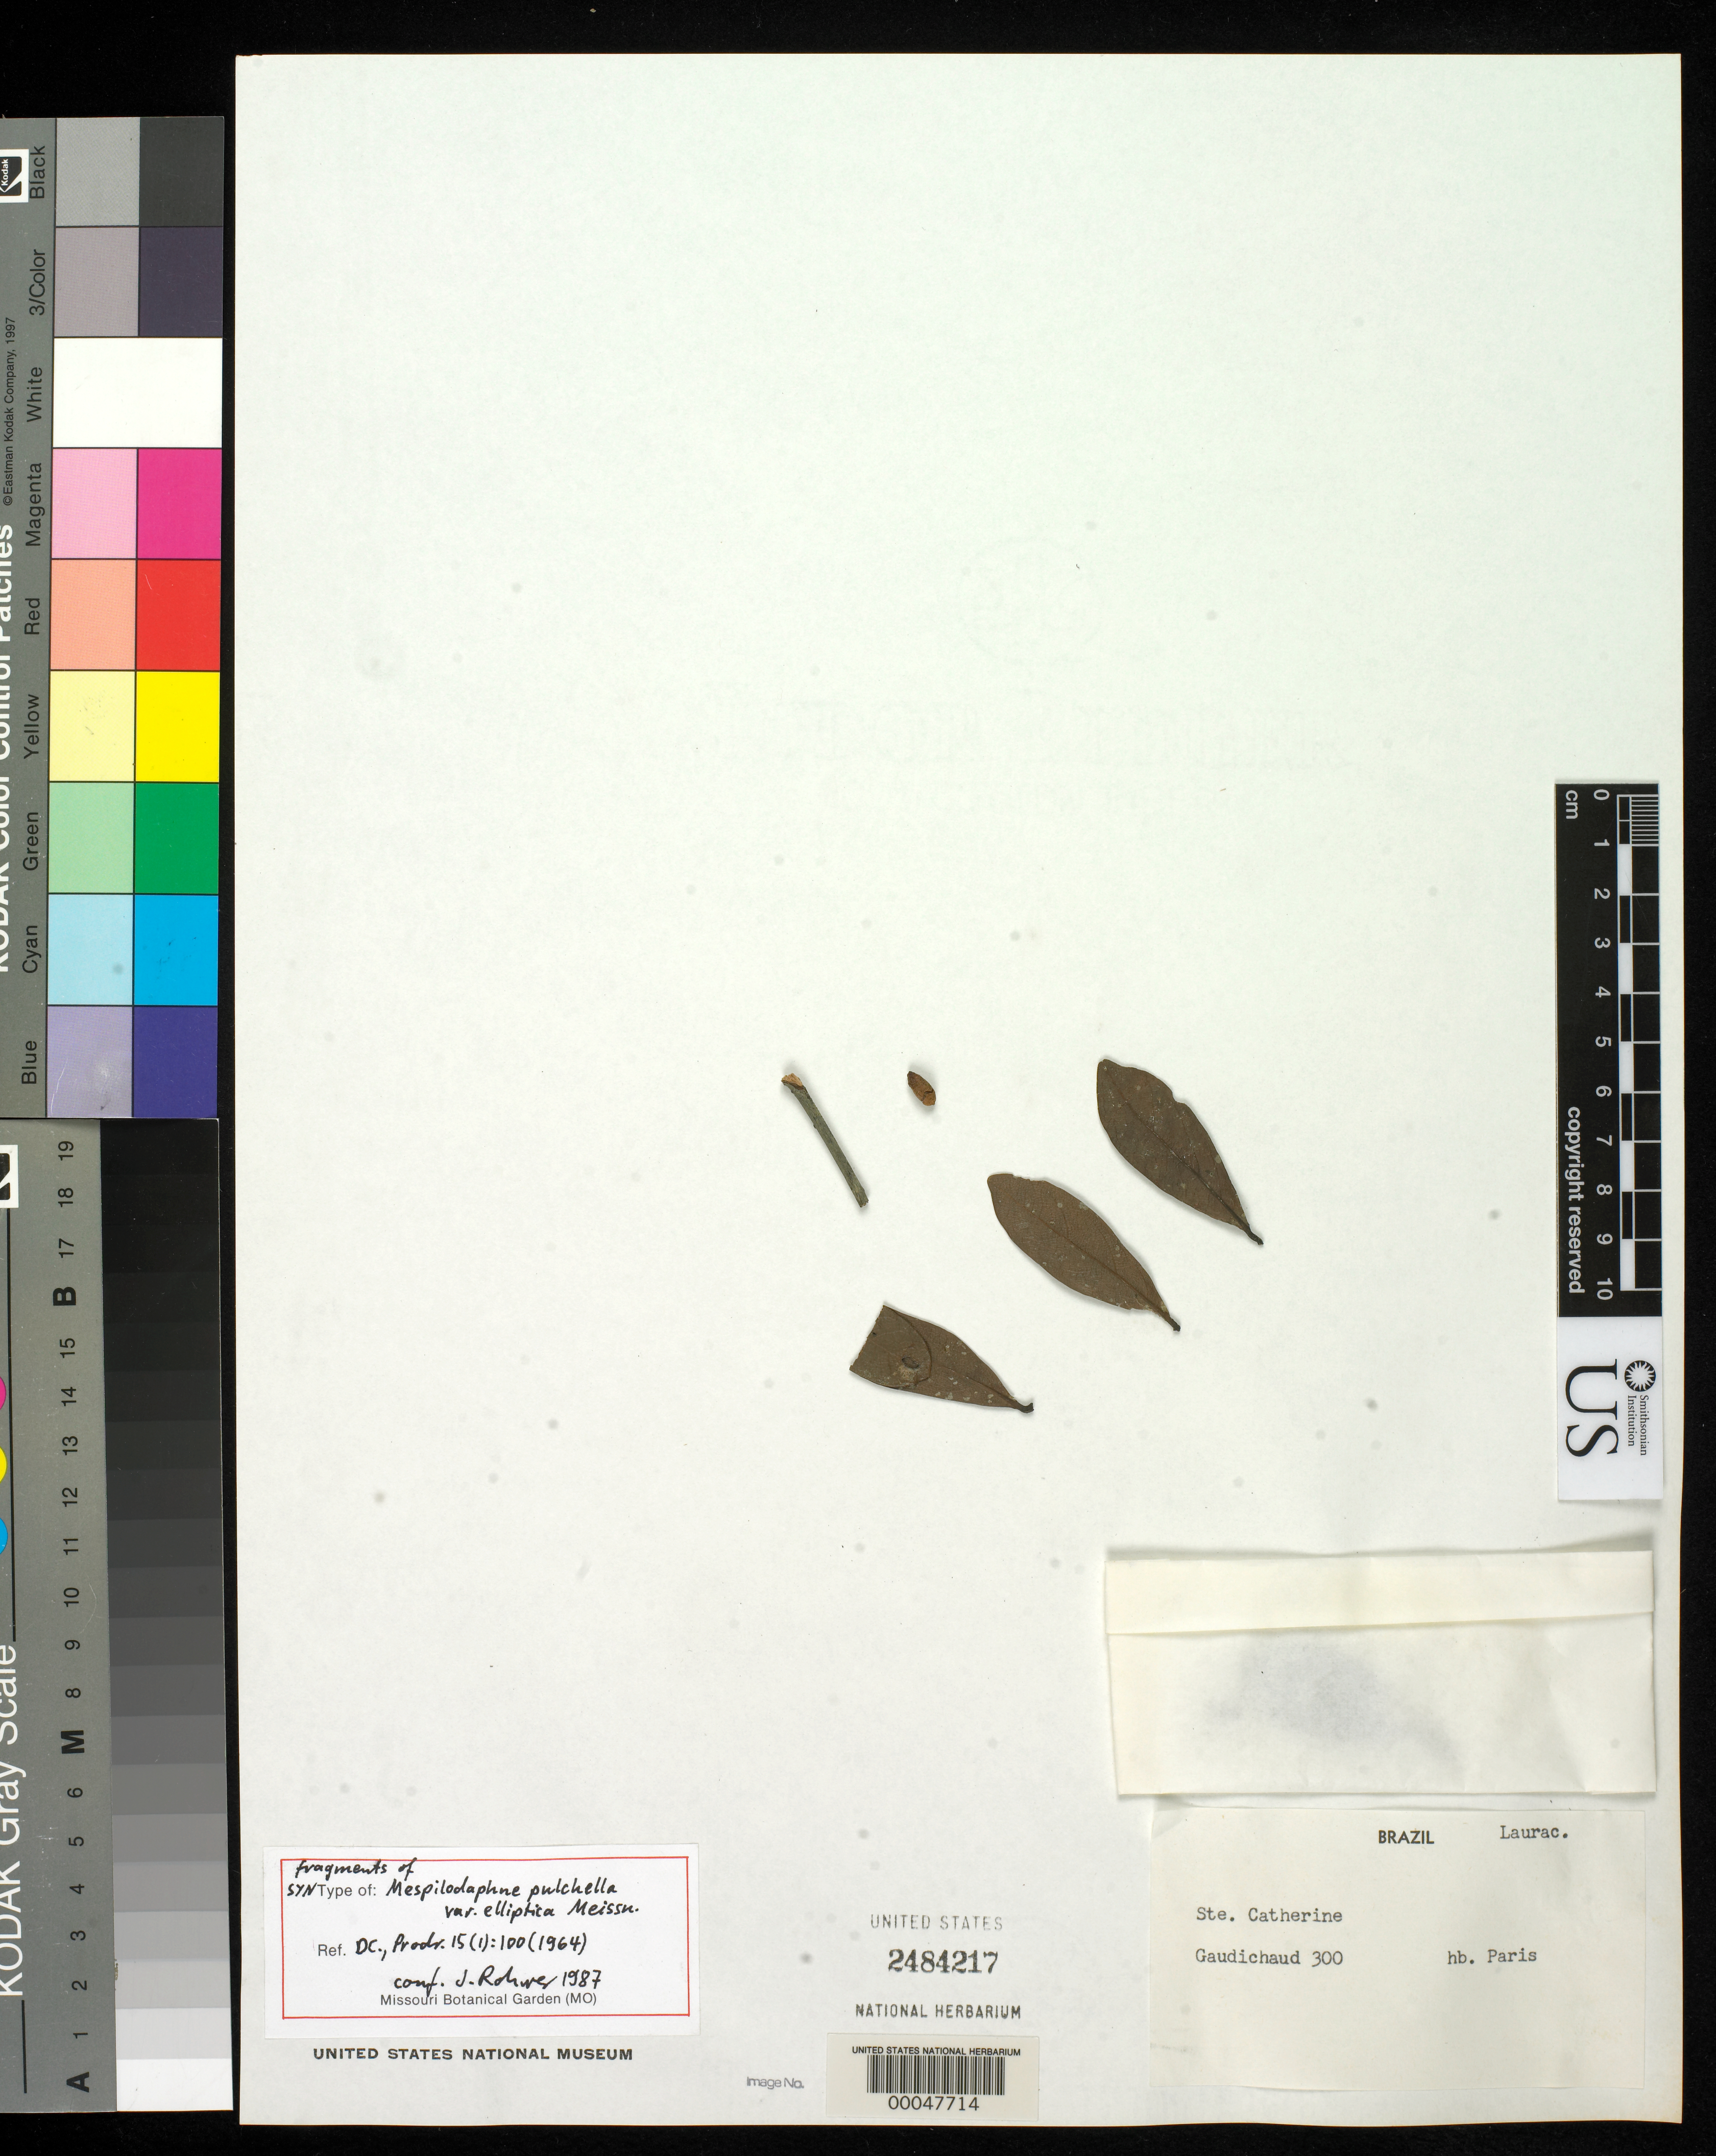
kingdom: Plantae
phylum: Tracheophyta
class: Magnoliopsida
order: Laurales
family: Lauraceae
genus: Mespilodaphne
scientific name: Mespilodaphne pulchella var. elliptica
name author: Meisn. in DC.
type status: Type Fragment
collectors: C. Gaudichaud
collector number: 300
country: Brazil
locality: St. Catherine.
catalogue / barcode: US 2484217